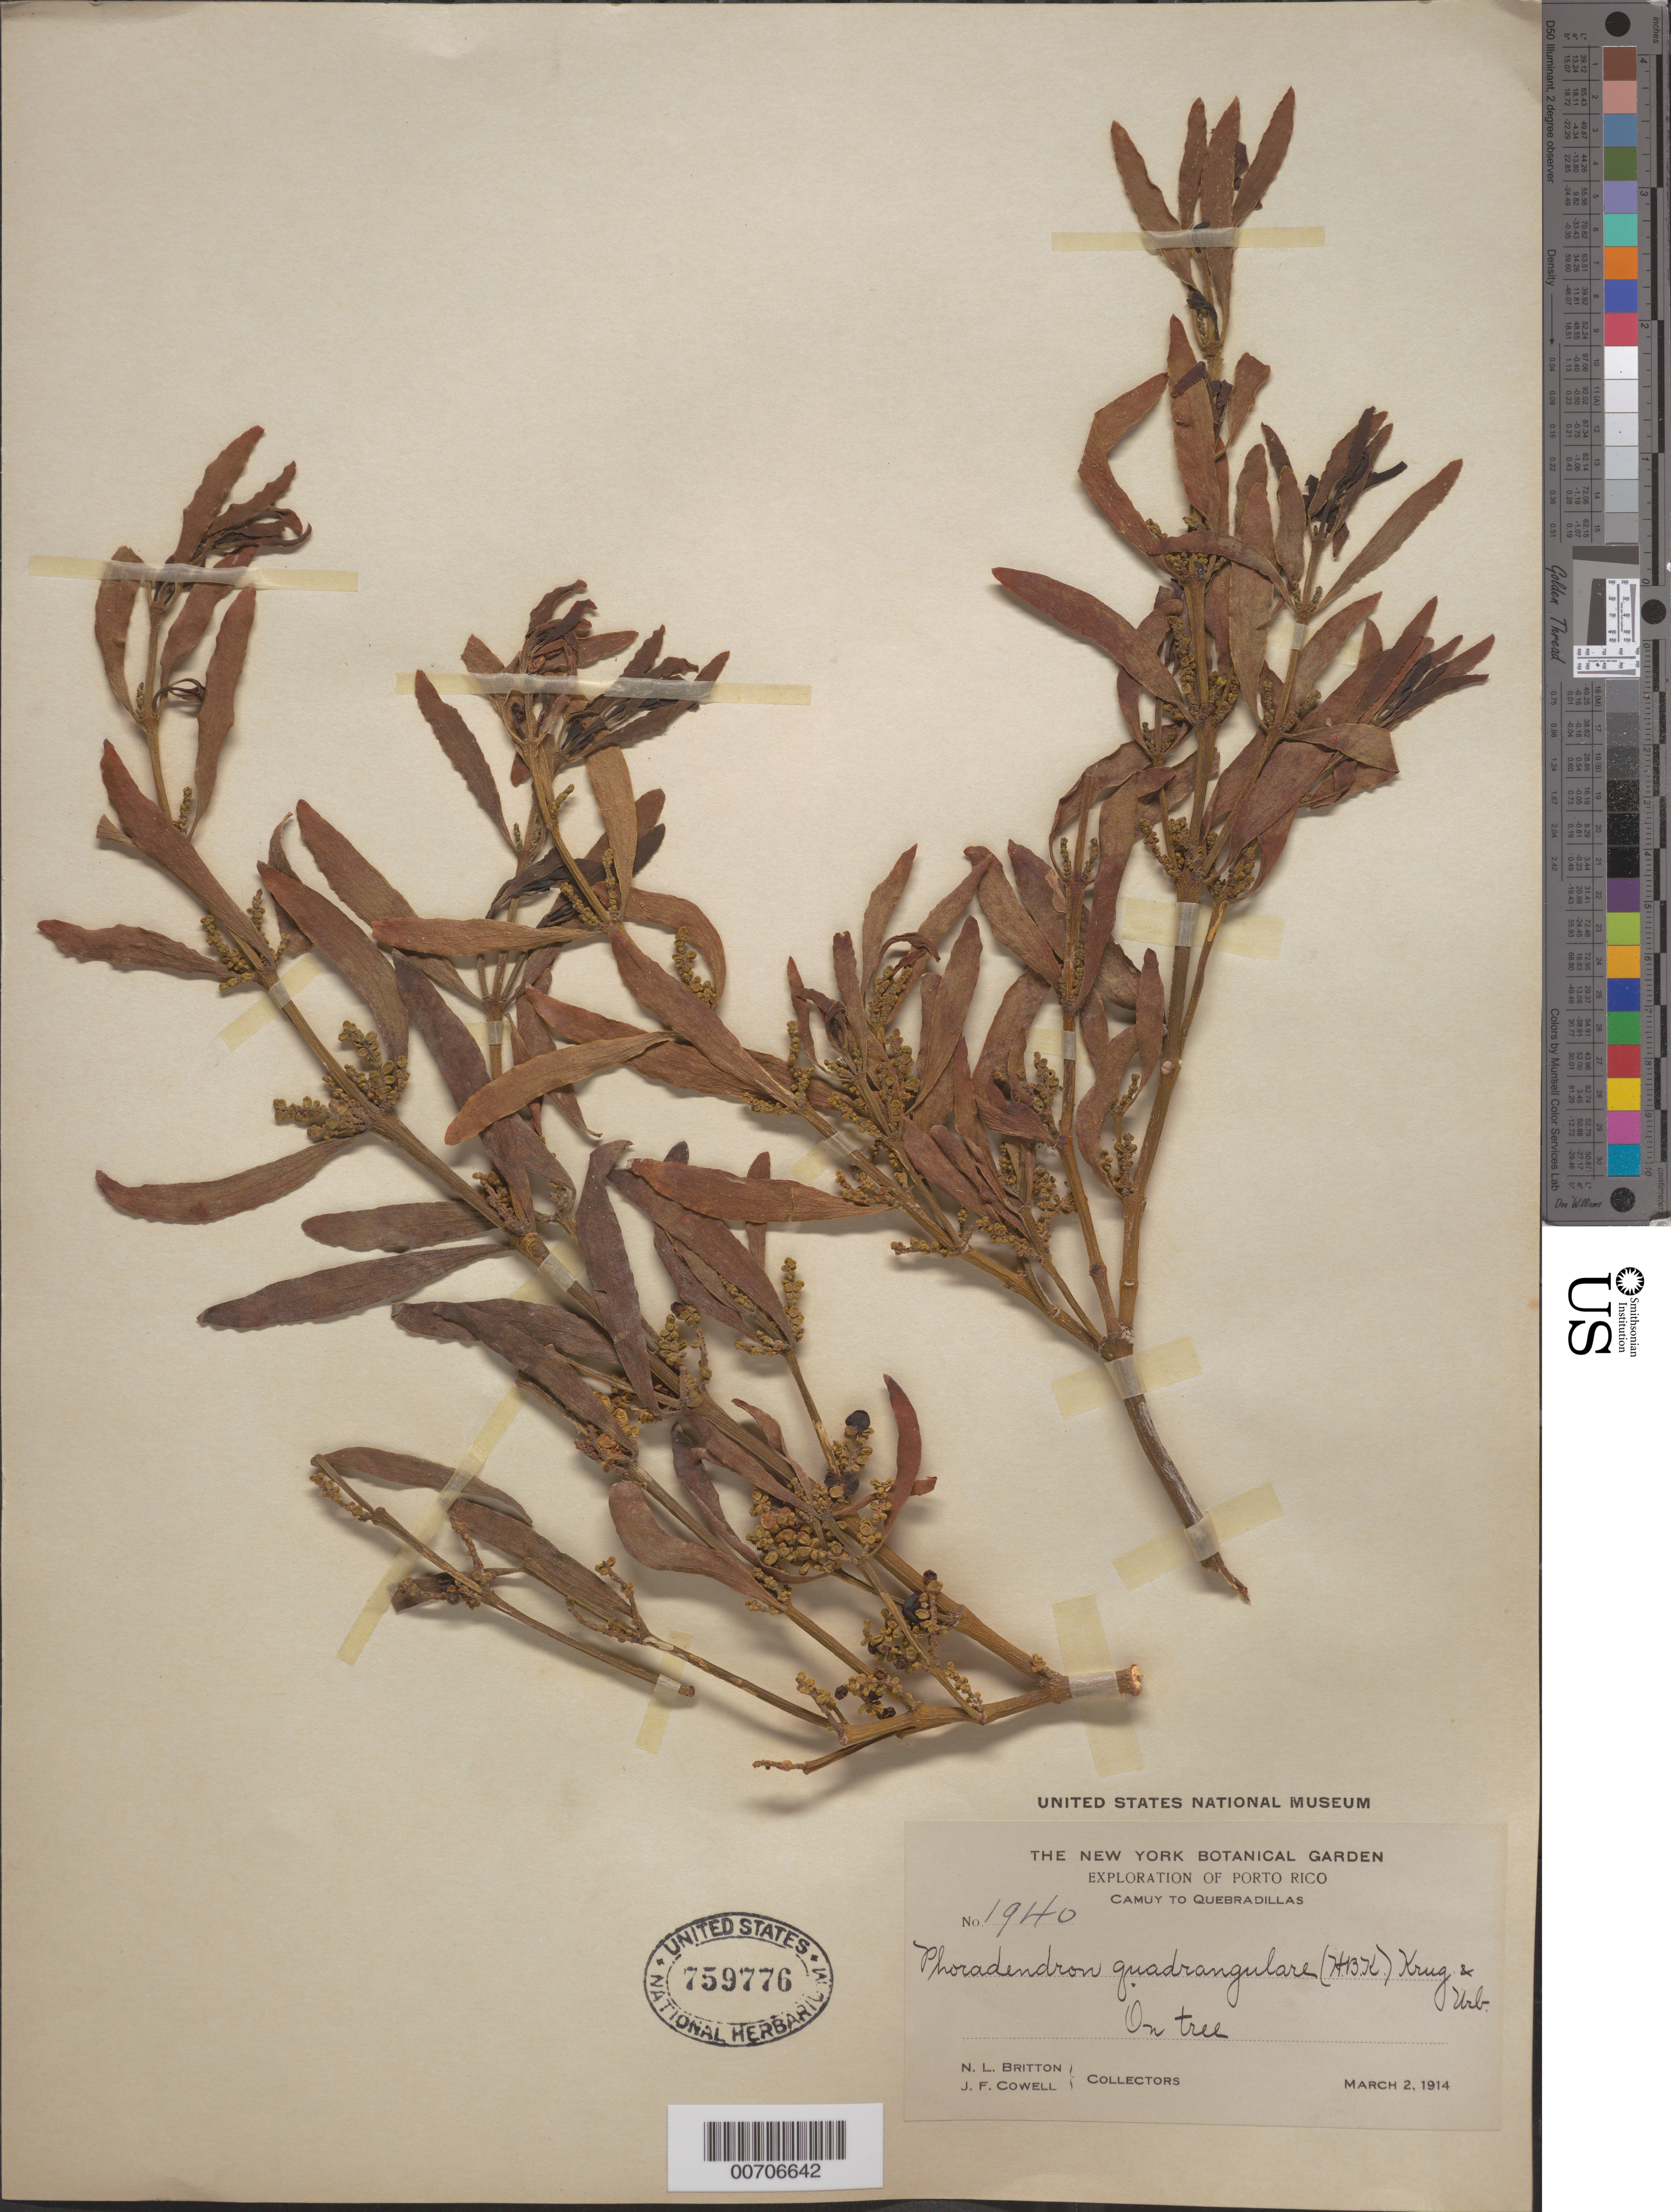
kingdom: Plantae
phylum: Tracheophyta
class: Magnoliopsida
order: Santalales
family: Viscaceae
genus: Phoradendron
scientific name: Phoradendron quadrangulare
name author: (Kunth) Griseb.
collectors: N. Britton & J. F. Cowell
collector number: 1940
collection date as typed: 02 Mar 1914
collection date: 1914-03-02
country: Puerto Rico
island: Greater Antilles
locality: Camuy to Quebradillas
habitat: On tree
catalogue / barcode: US 759776